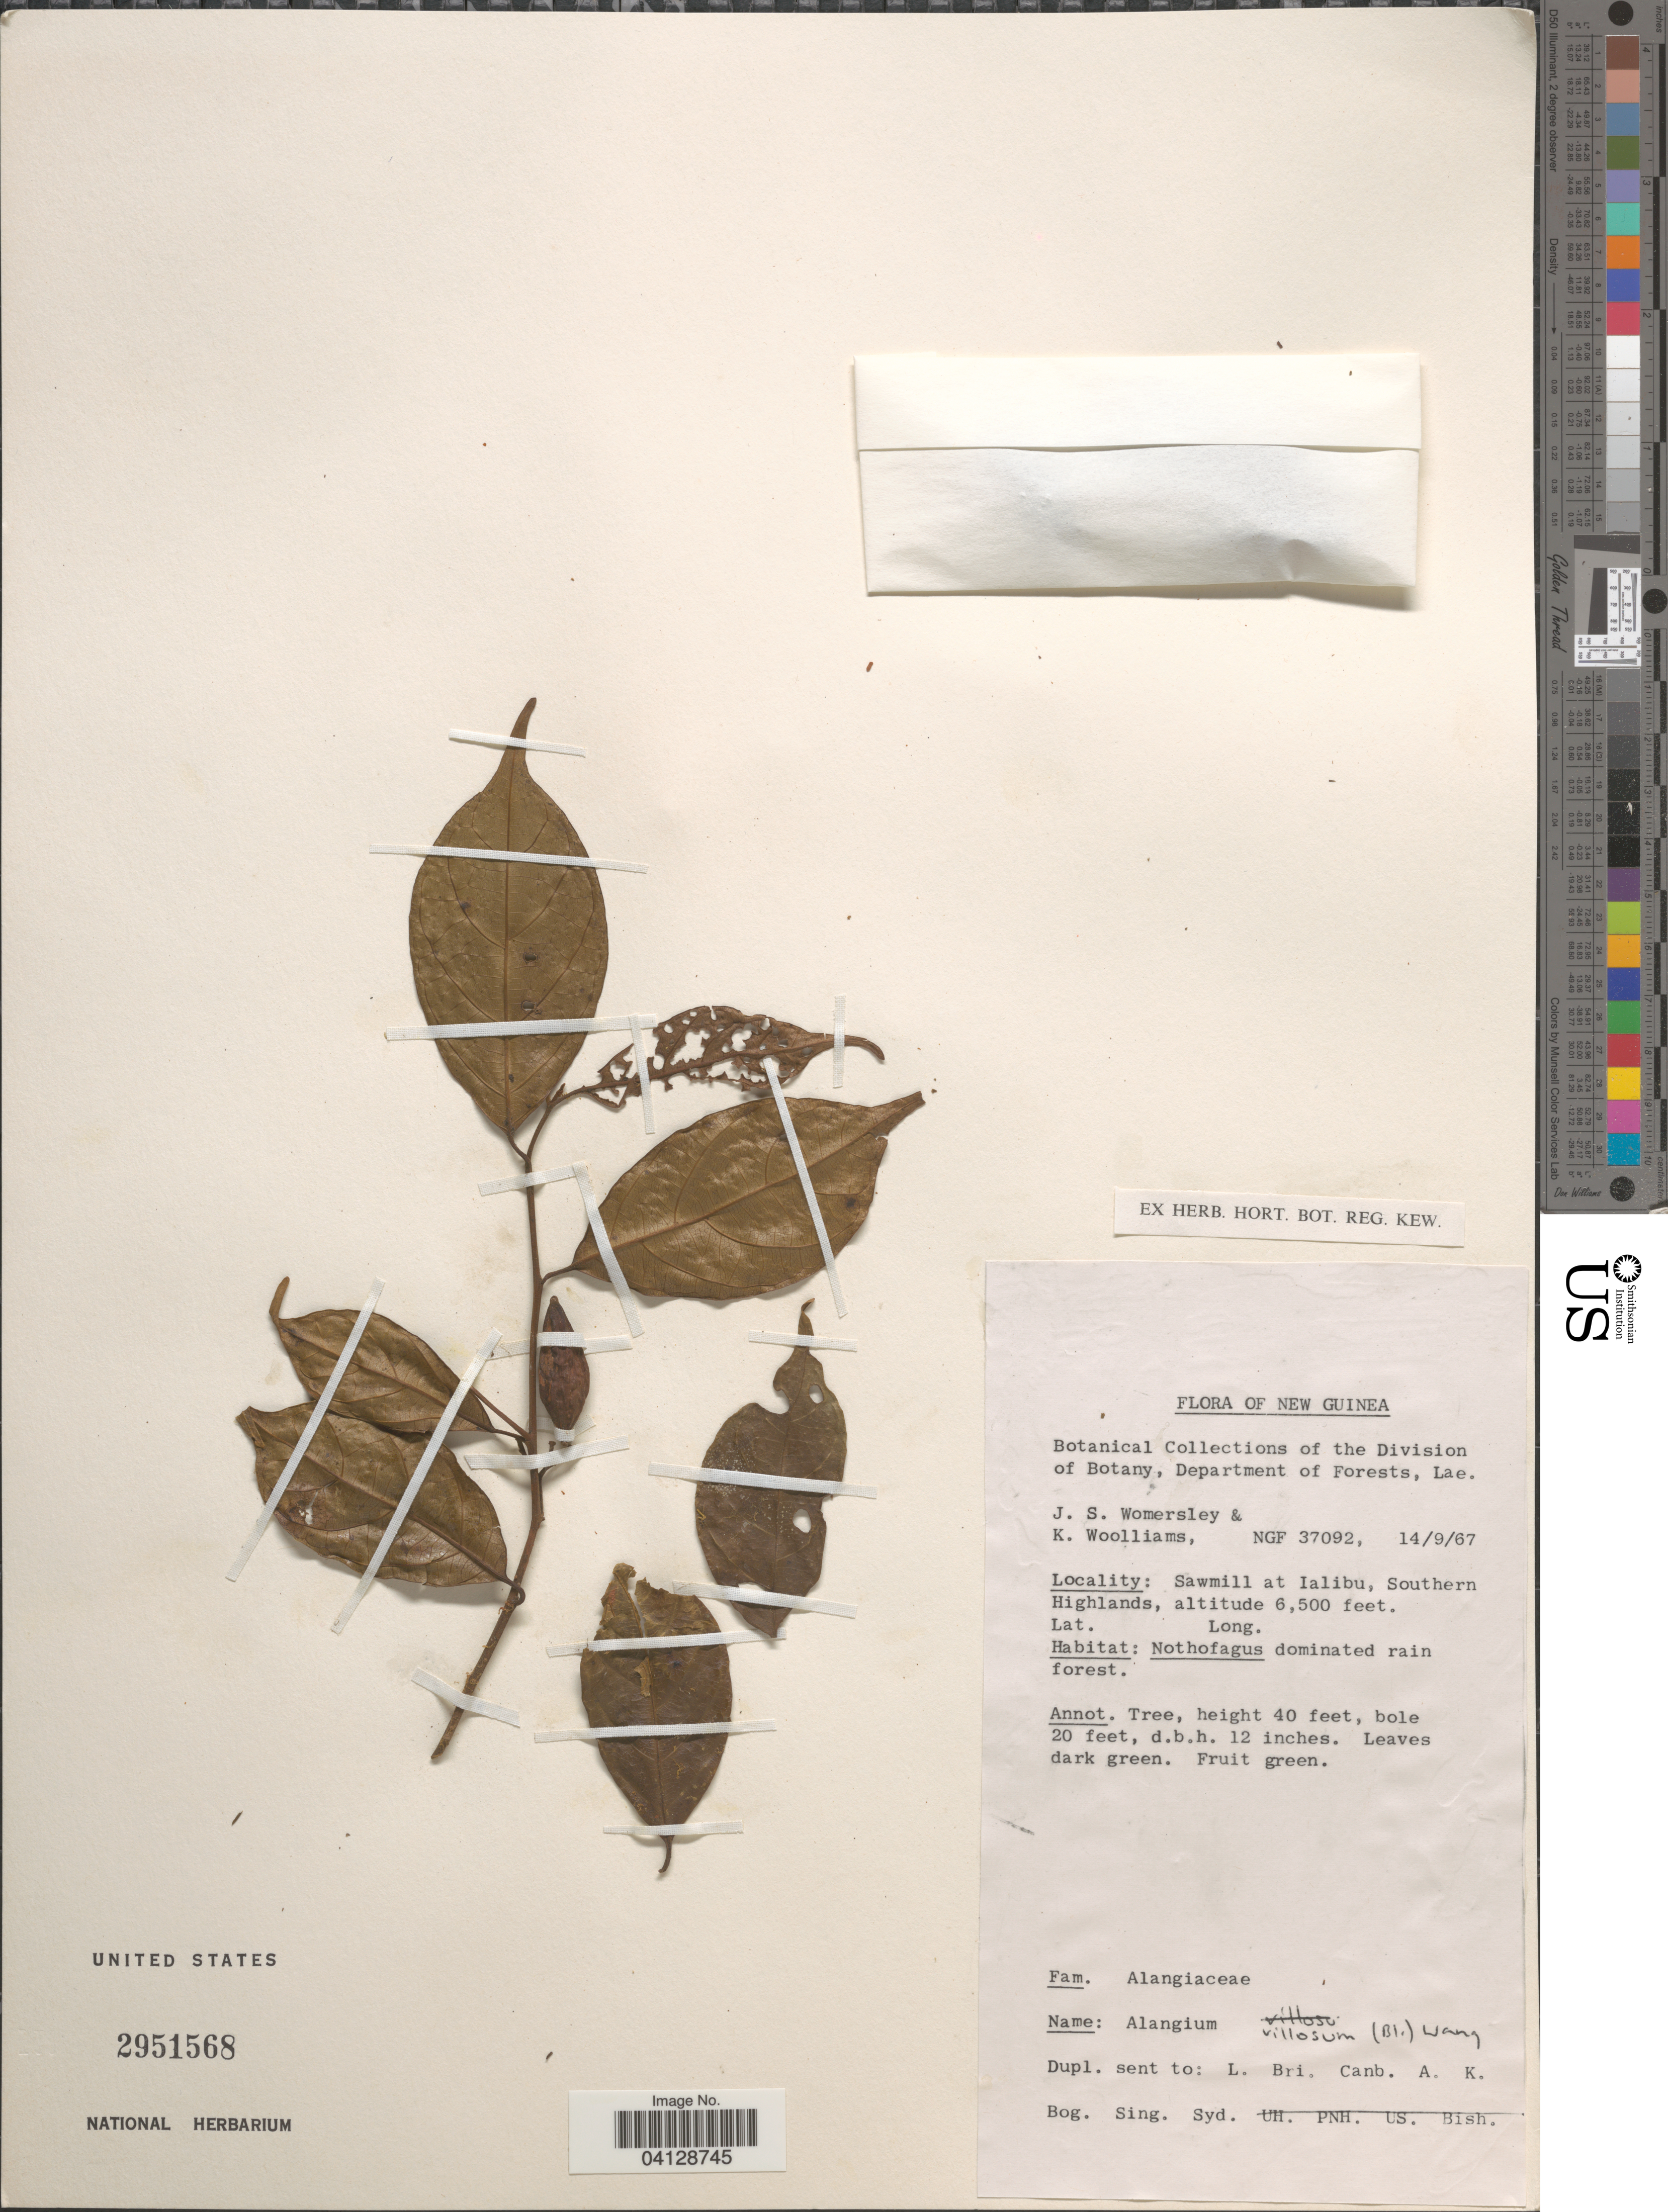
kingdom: Plantae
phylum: Tracheophyta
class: Magnoliopsida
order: Cornales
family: Cornaceae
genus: Alangium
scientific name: Alangium villosum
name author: (Blume) Wangerin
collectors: J. S. Womersley & K. Woolliams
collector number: NGF37092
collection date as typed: Transcribed d/m/y: 14/9/67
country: Papua New Guinea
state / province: Southern Highlands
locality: New Guinea. Sawmill at Ialibu.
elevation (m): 1981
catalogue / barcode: US 2951568